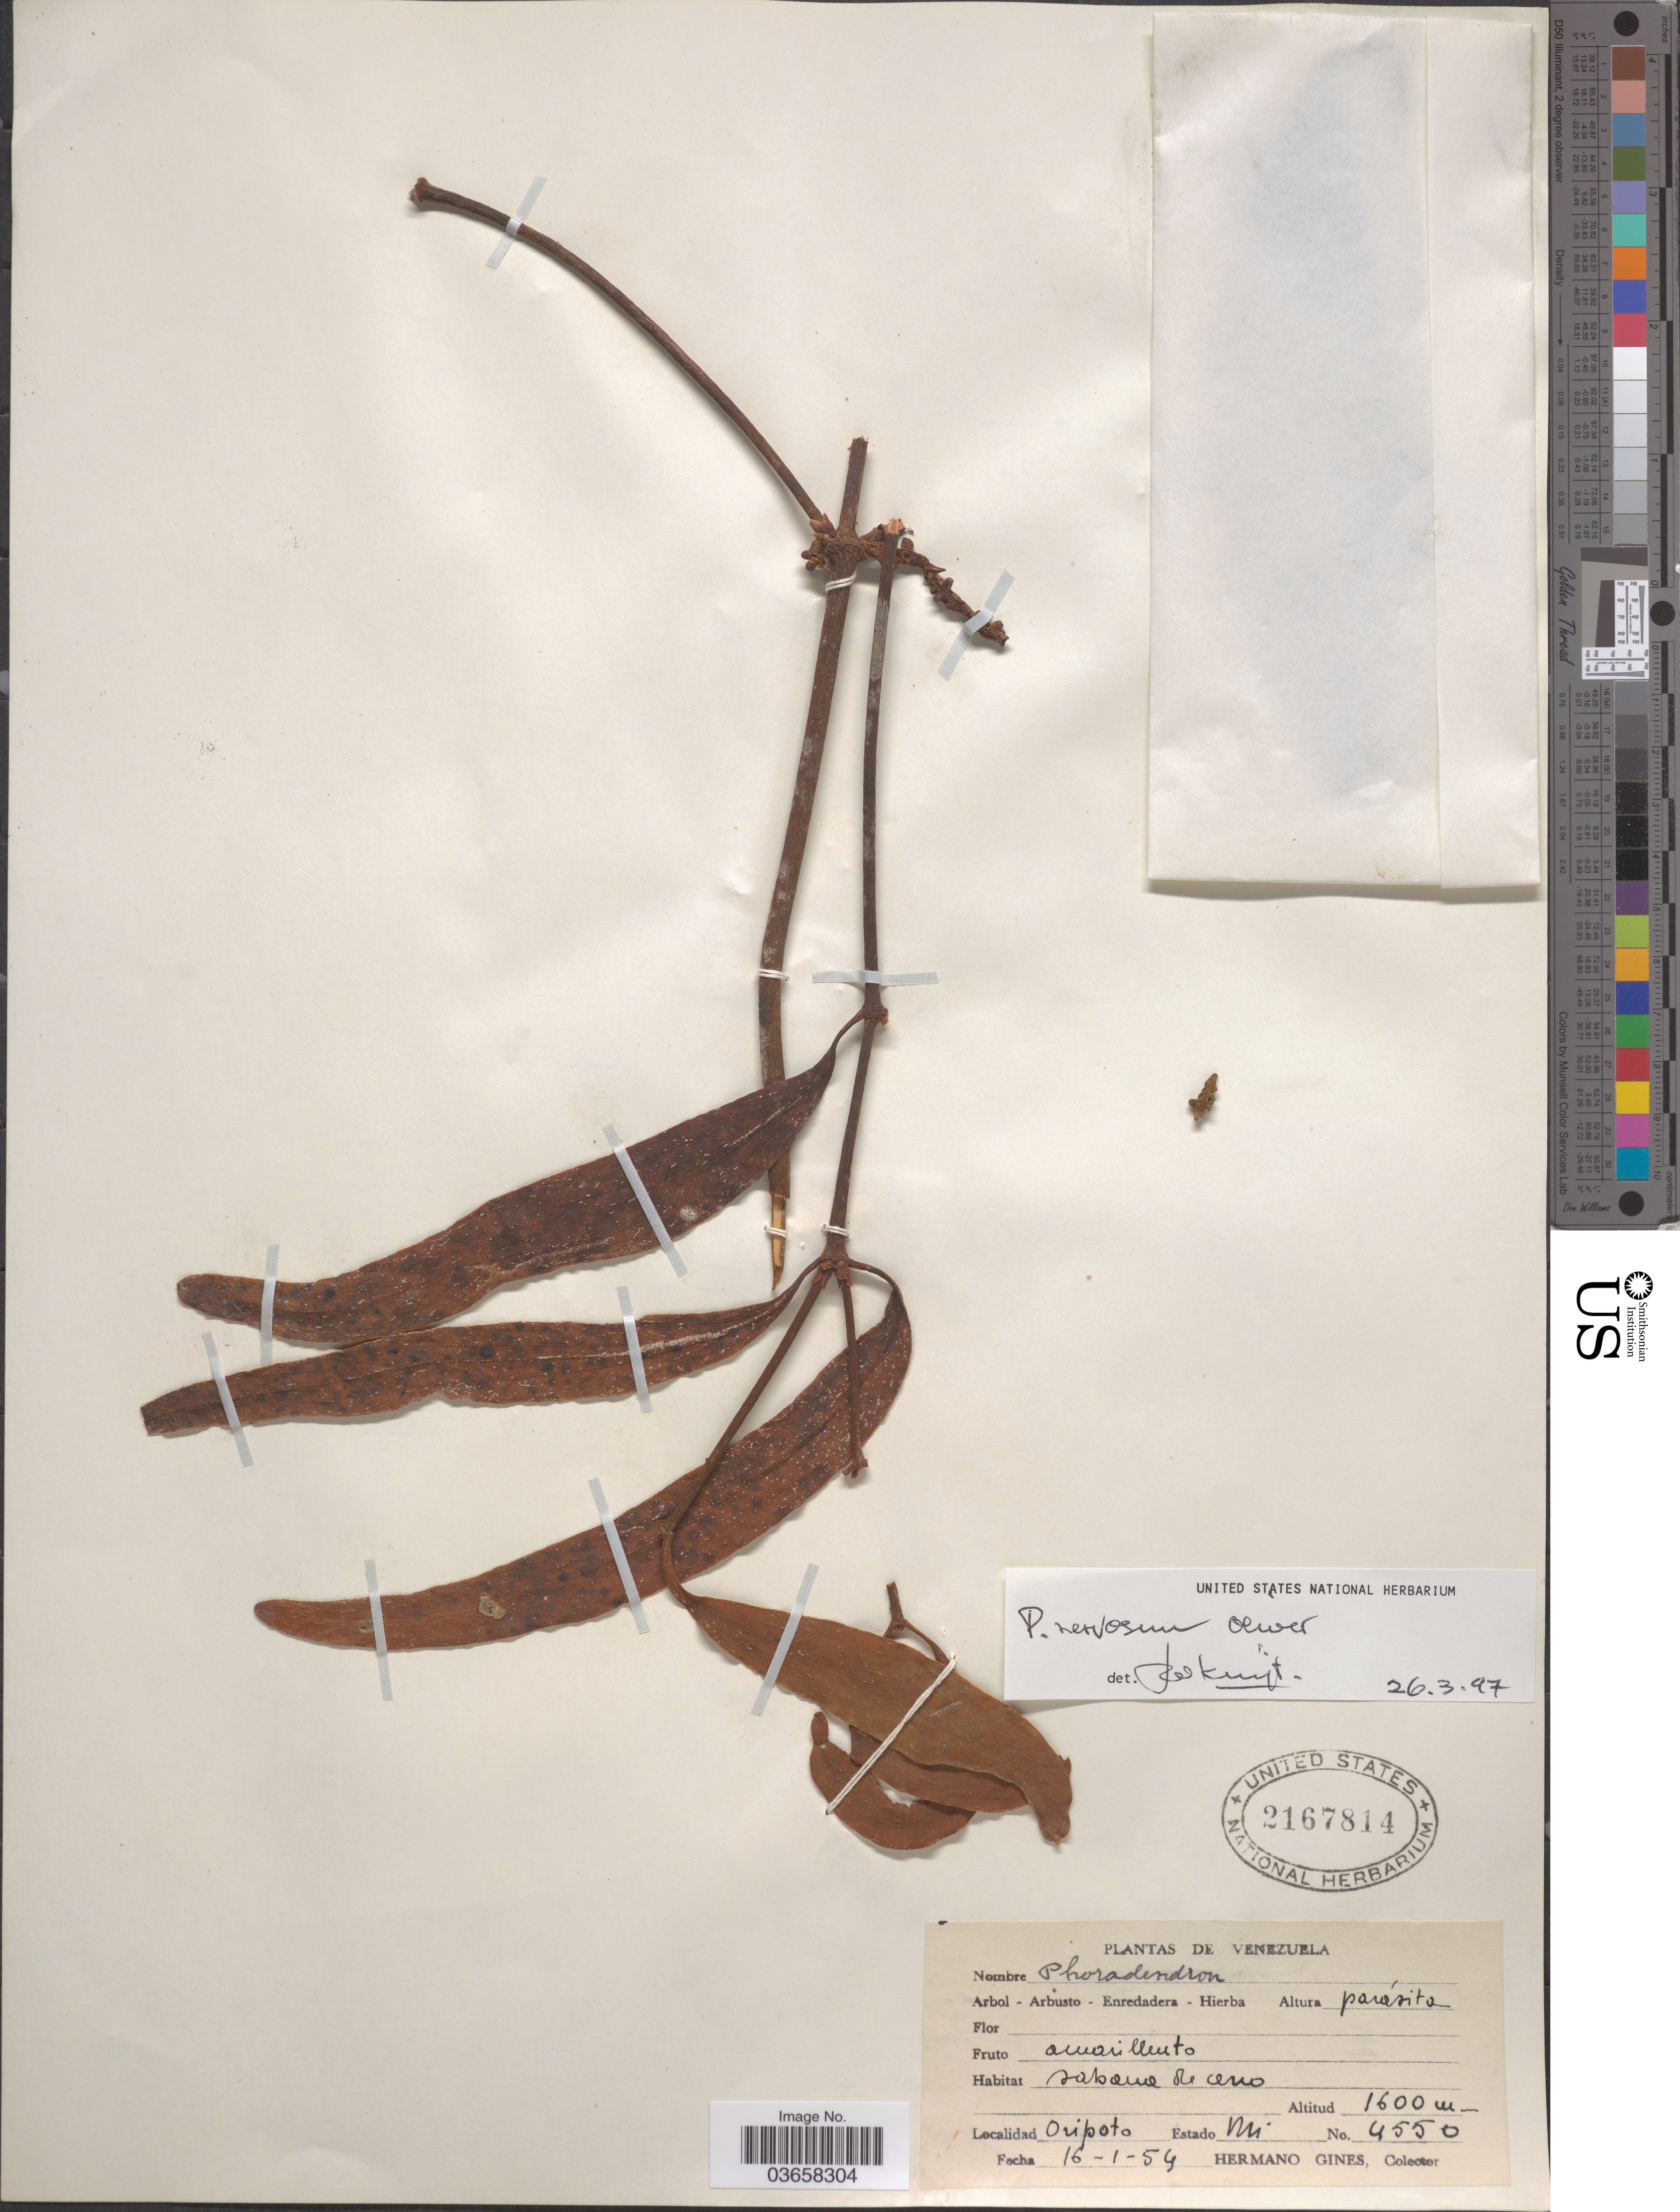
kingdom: Plantae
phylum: Tracheophyta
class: Magnoliopsida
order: Santalales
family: Viscaceae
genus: Phoradendron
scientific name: Phoradendron nervosum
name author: Oliv.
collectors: Bro. Gines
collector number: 4550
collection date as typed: Transcribed d/m/y: 16/1/54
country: Venezuela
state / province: Mérida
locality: Oripoto, Estado Mi.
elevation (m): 1600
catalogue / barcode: US 2167814